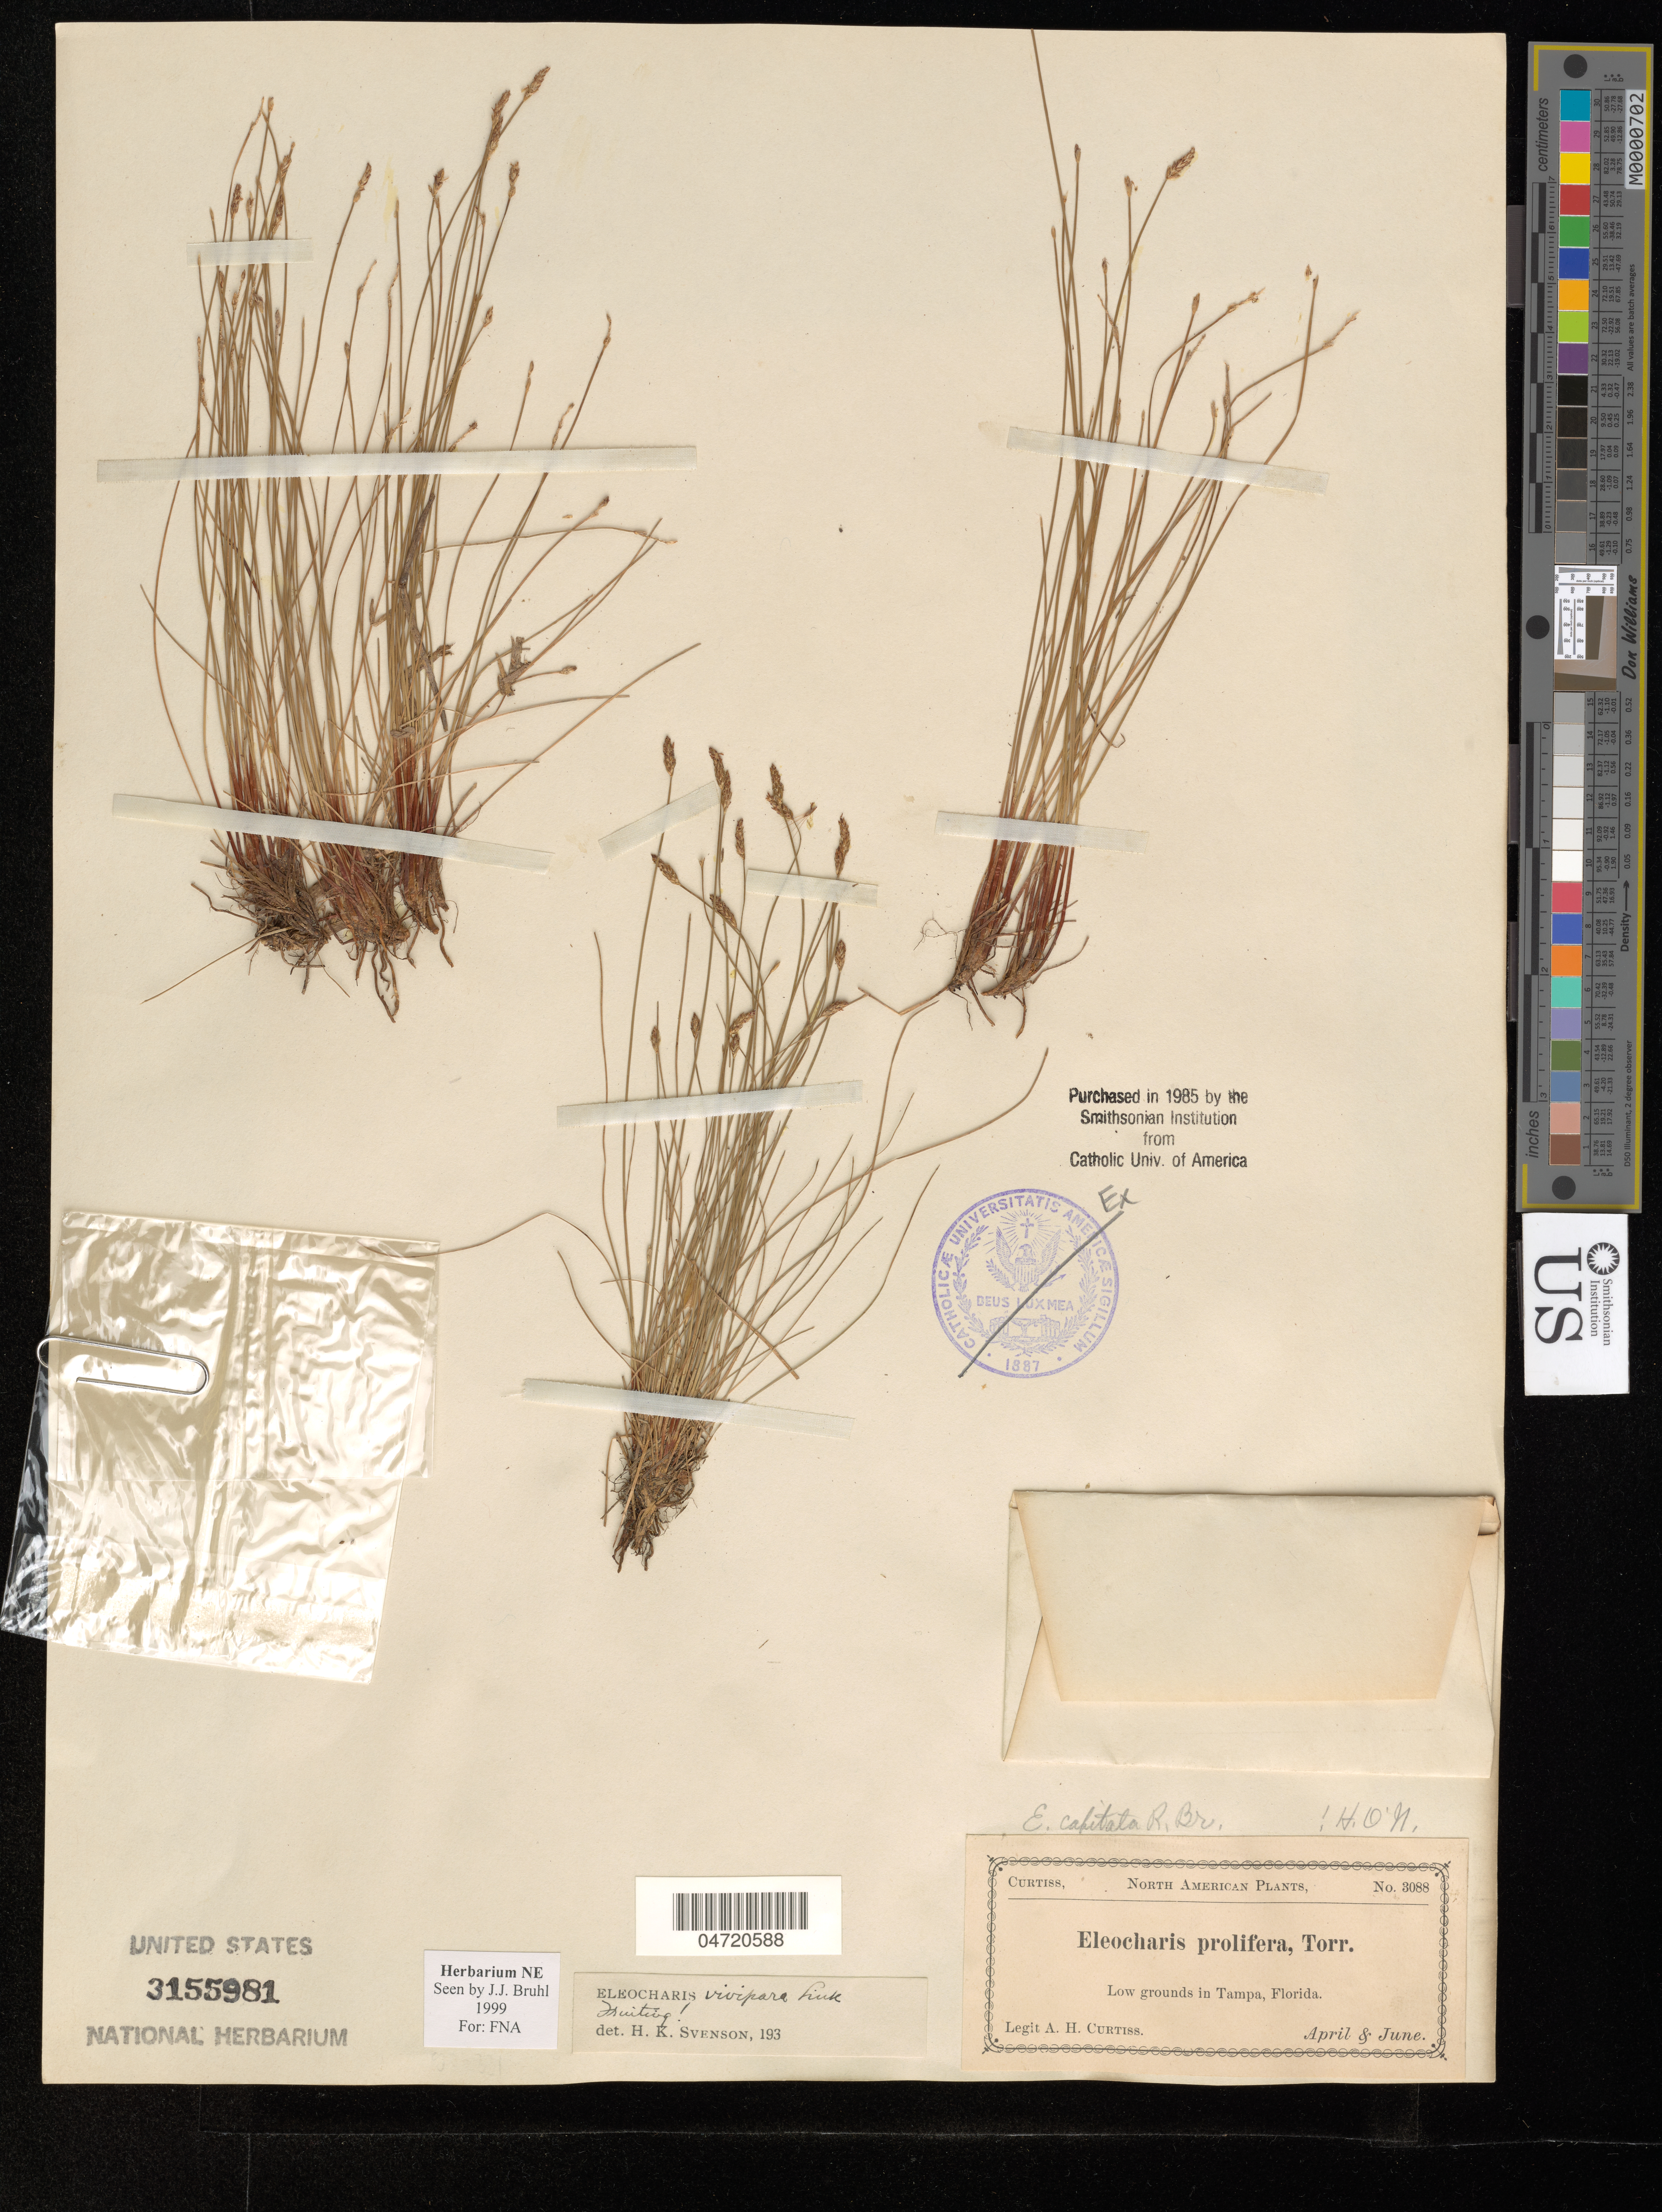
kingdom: Plantae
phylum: Tracheophyta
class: Liliopsida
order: Poales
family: Cyperaceae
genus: Eleocharis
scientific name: Eleocharis vivipara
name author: Link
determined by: Bruhl, J. J., (NE), University of New England (AUSTRALIA)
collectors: A. H. Curtiss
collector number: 3088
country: United States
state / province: Florida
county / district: Hillsborough County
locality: Tampa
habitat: Low ground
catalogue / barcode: US 3155981